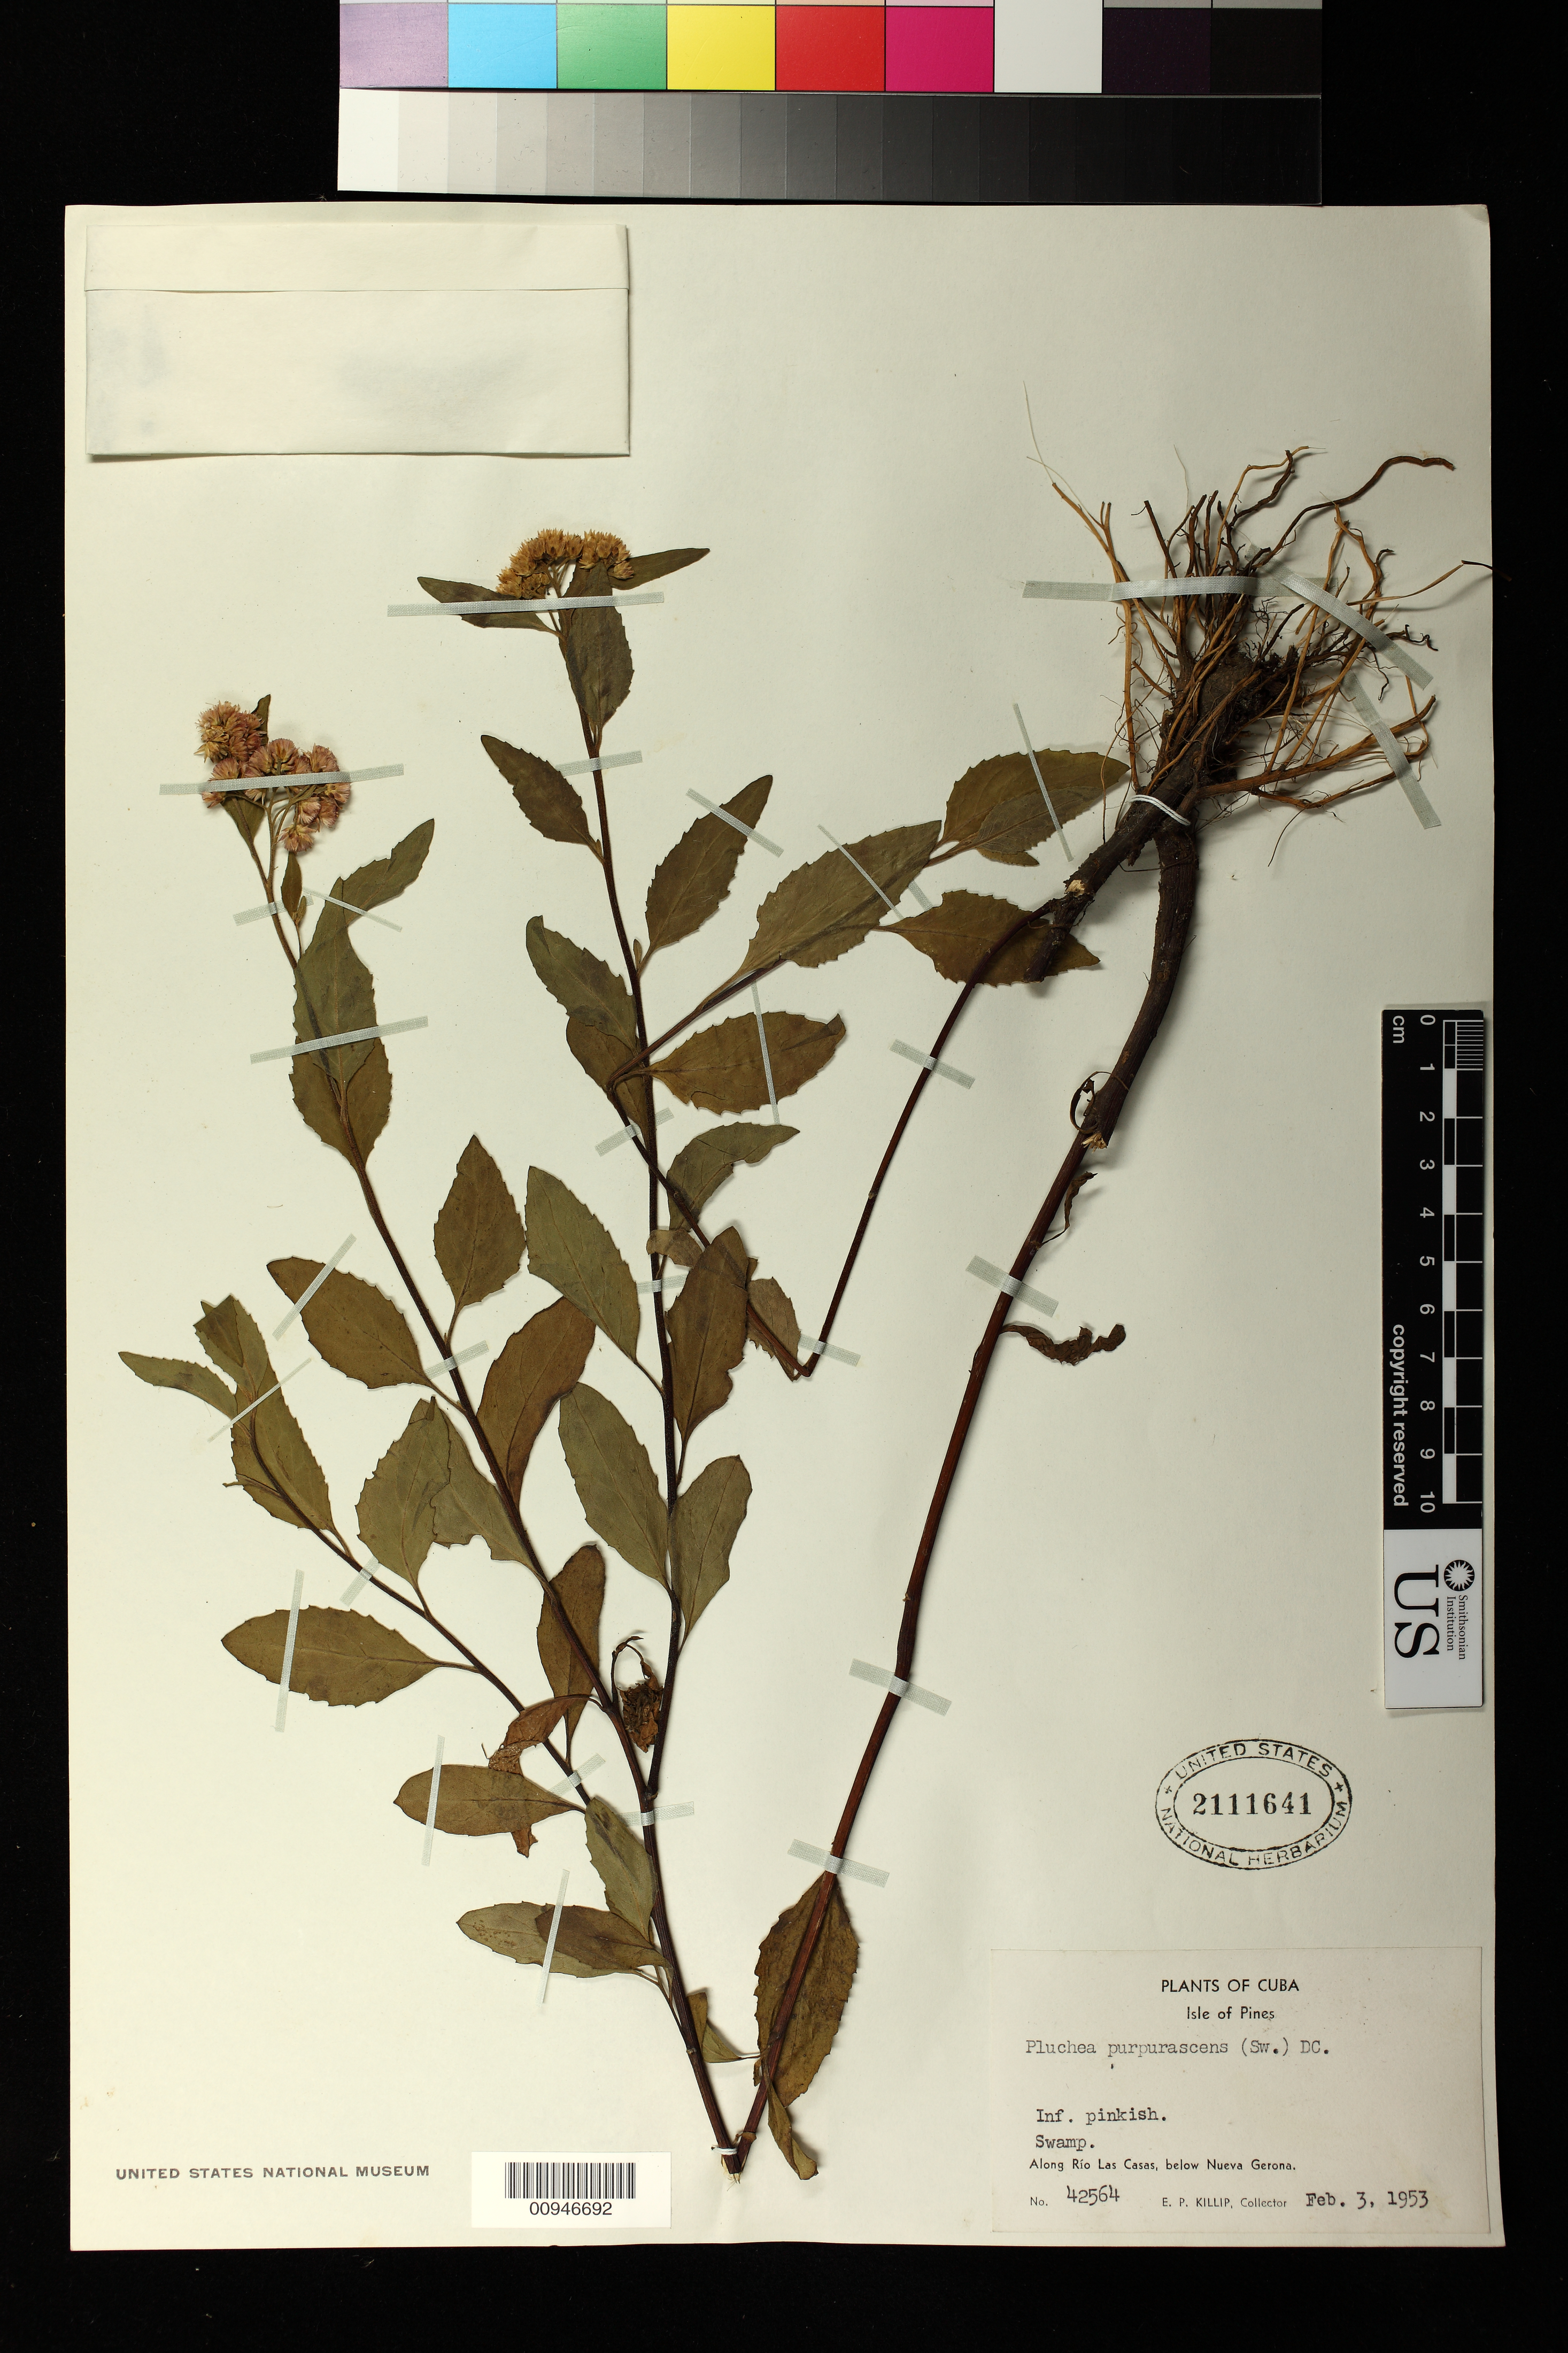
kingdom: Plantae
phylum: Tracheophyta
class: Magnoliopsida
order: Asterales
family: Asteraceae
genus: Pluchea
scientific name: Pluchea odorata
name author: (L.) Cass.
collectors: E. P. Killip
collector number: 42564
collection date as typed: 03 Feb 1953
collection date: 1953-02-03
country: Cuba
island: Isla de la Juventud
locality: Isle of Pines, Along Río Las Casas, below Nueva Gerona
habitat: Swamp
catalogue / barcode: US 2111641